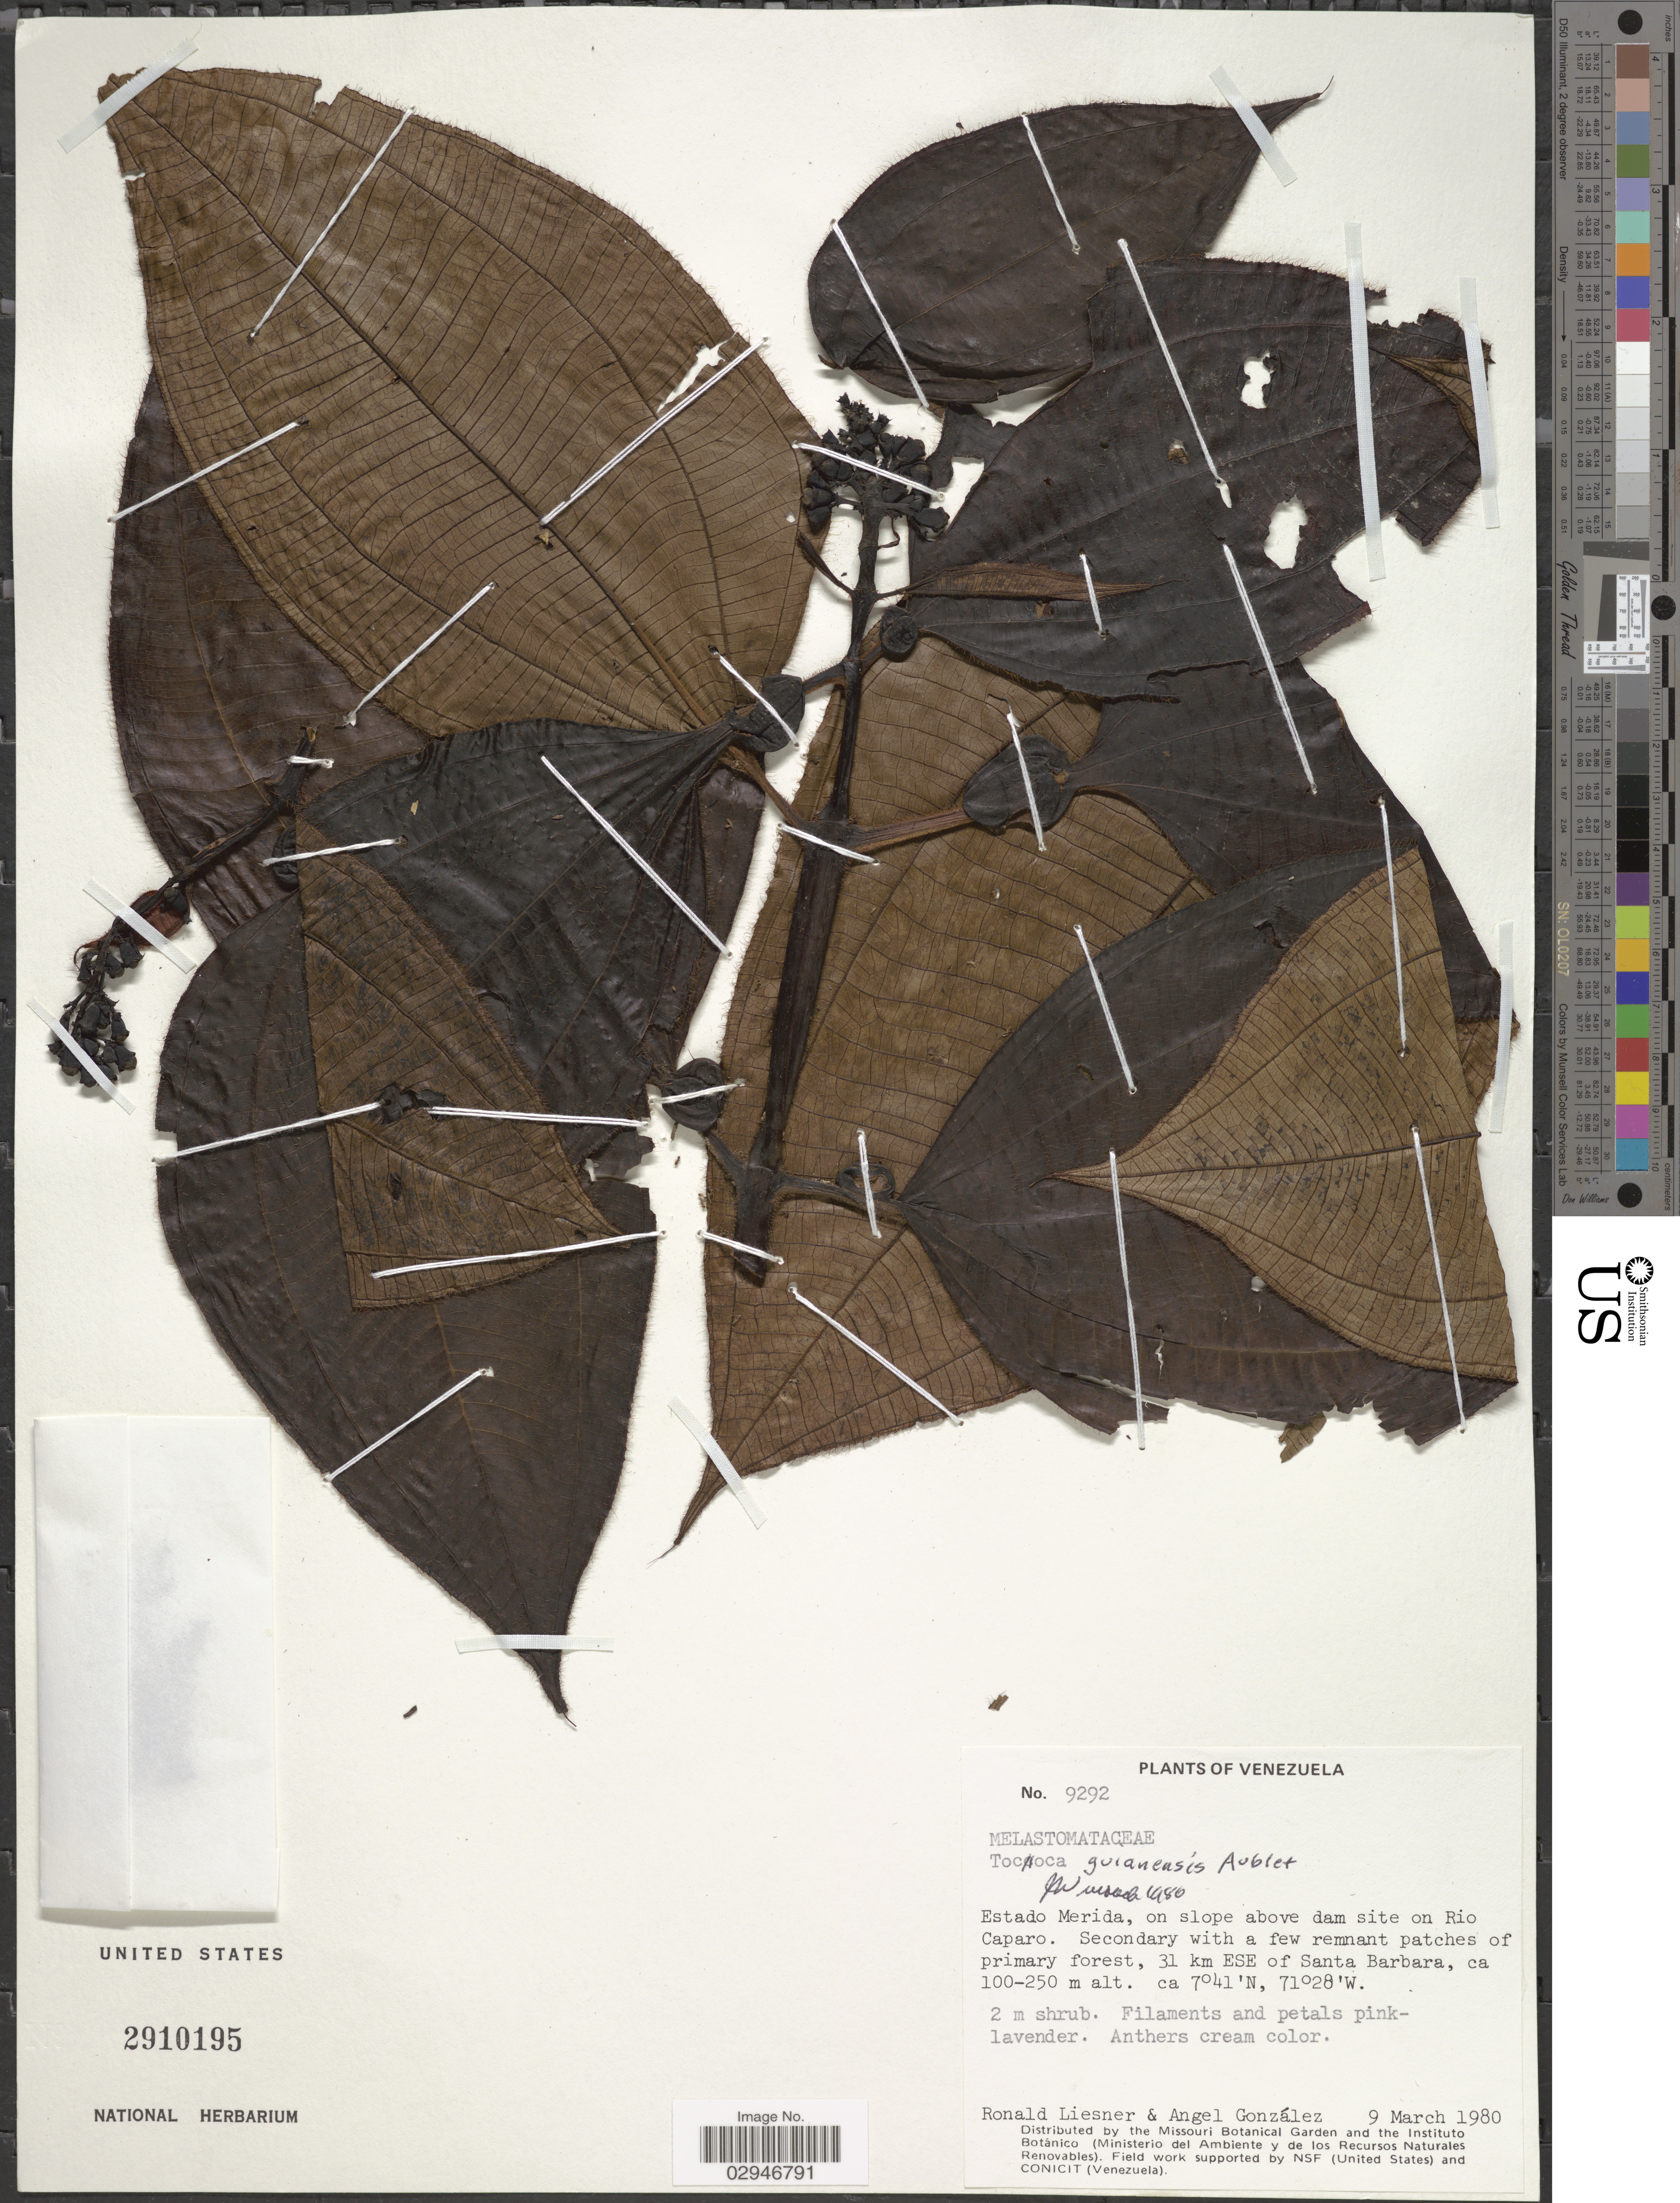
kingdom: Plantae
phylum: Tracheophyta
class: Magnoliopsida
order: Myrtales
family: Melastomataceae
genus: Tococa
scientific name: Tococa guianensis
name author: Aubl.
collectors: R. L. Liesner & A. C. González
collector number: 9292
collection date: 1980-03-09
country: Venezuela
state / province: Mérida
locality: Estado Merida, on slope above dam site on Rio Caparo. 31 km ESE of Santa Barbara.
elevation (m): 100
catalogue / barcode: US 2910195